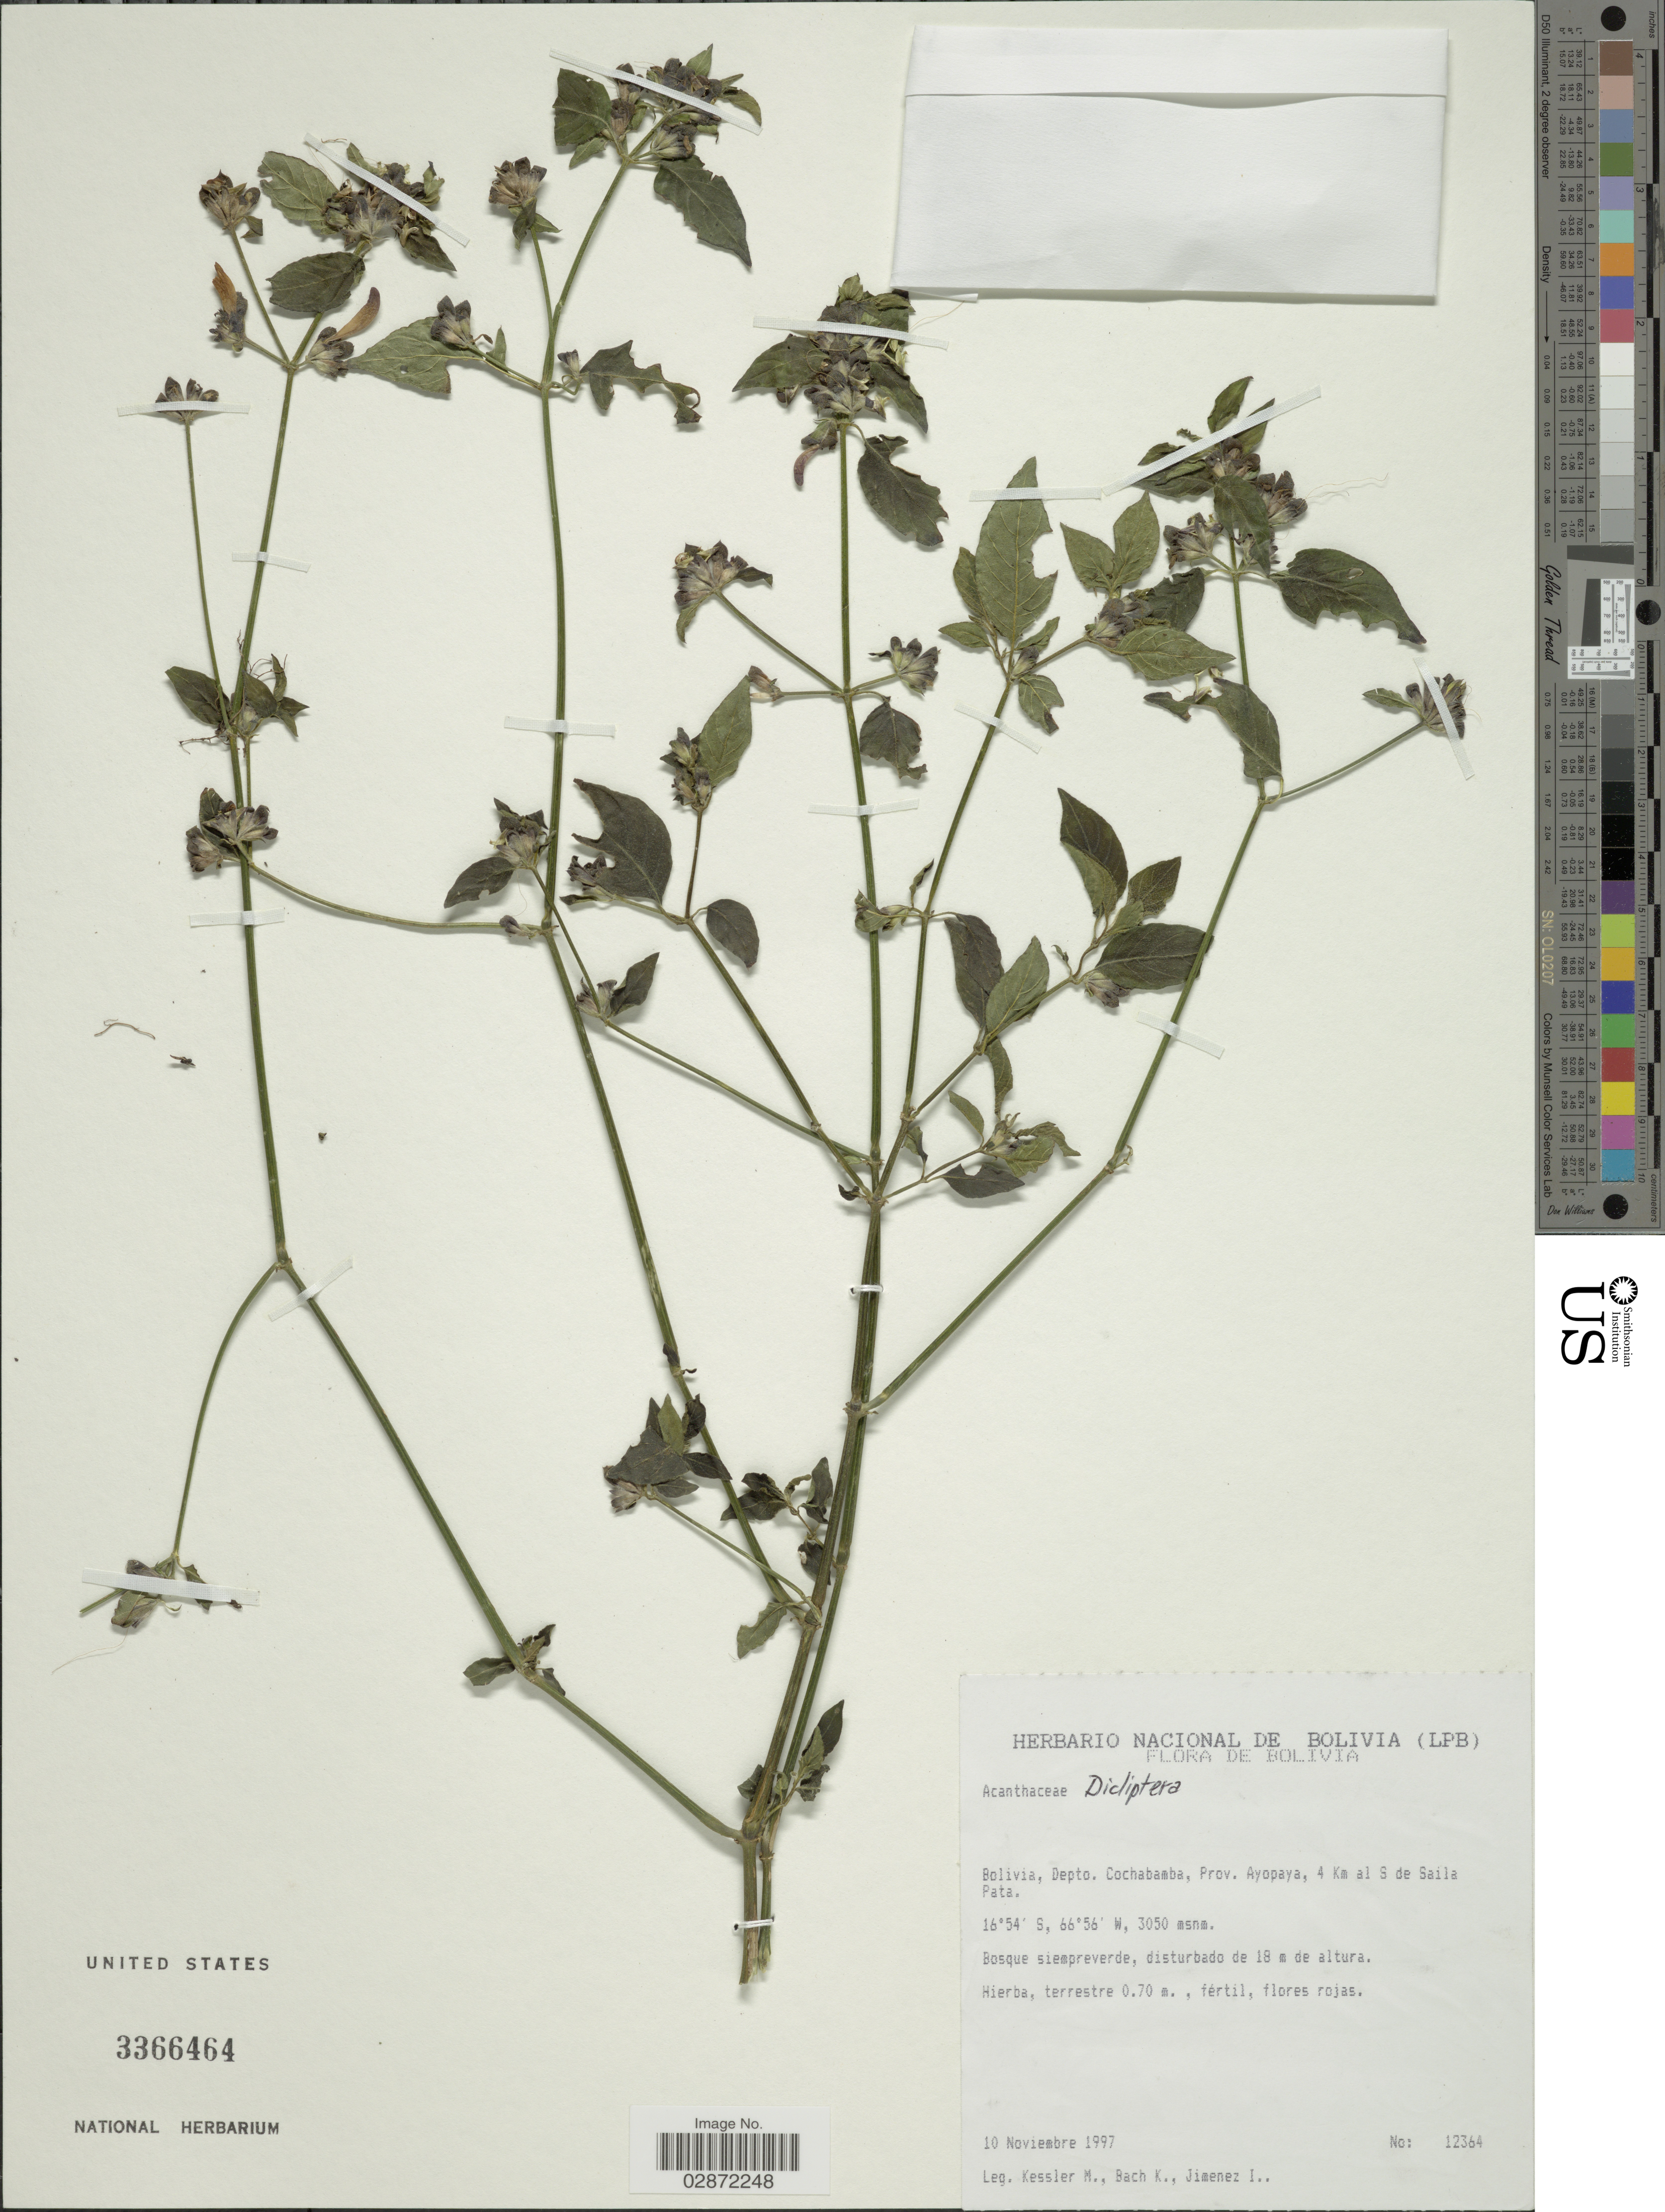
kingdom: Plantae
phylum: Tracheophyta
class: Magnoliopsida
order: Lamiales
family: Acanthaceae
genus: Dicliptera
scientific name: Dicliptera squarrosa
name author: Nees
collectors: M. Kessler, K. Bach & I. Jimenez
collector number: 12364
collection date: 1997-11-10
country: Bolivia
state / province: Cochabamba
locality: Depto. Cochabamba, Prov. Ayopaya, 4 Km al S de Saila Pata.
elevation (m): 3050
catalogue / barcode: US 3366464